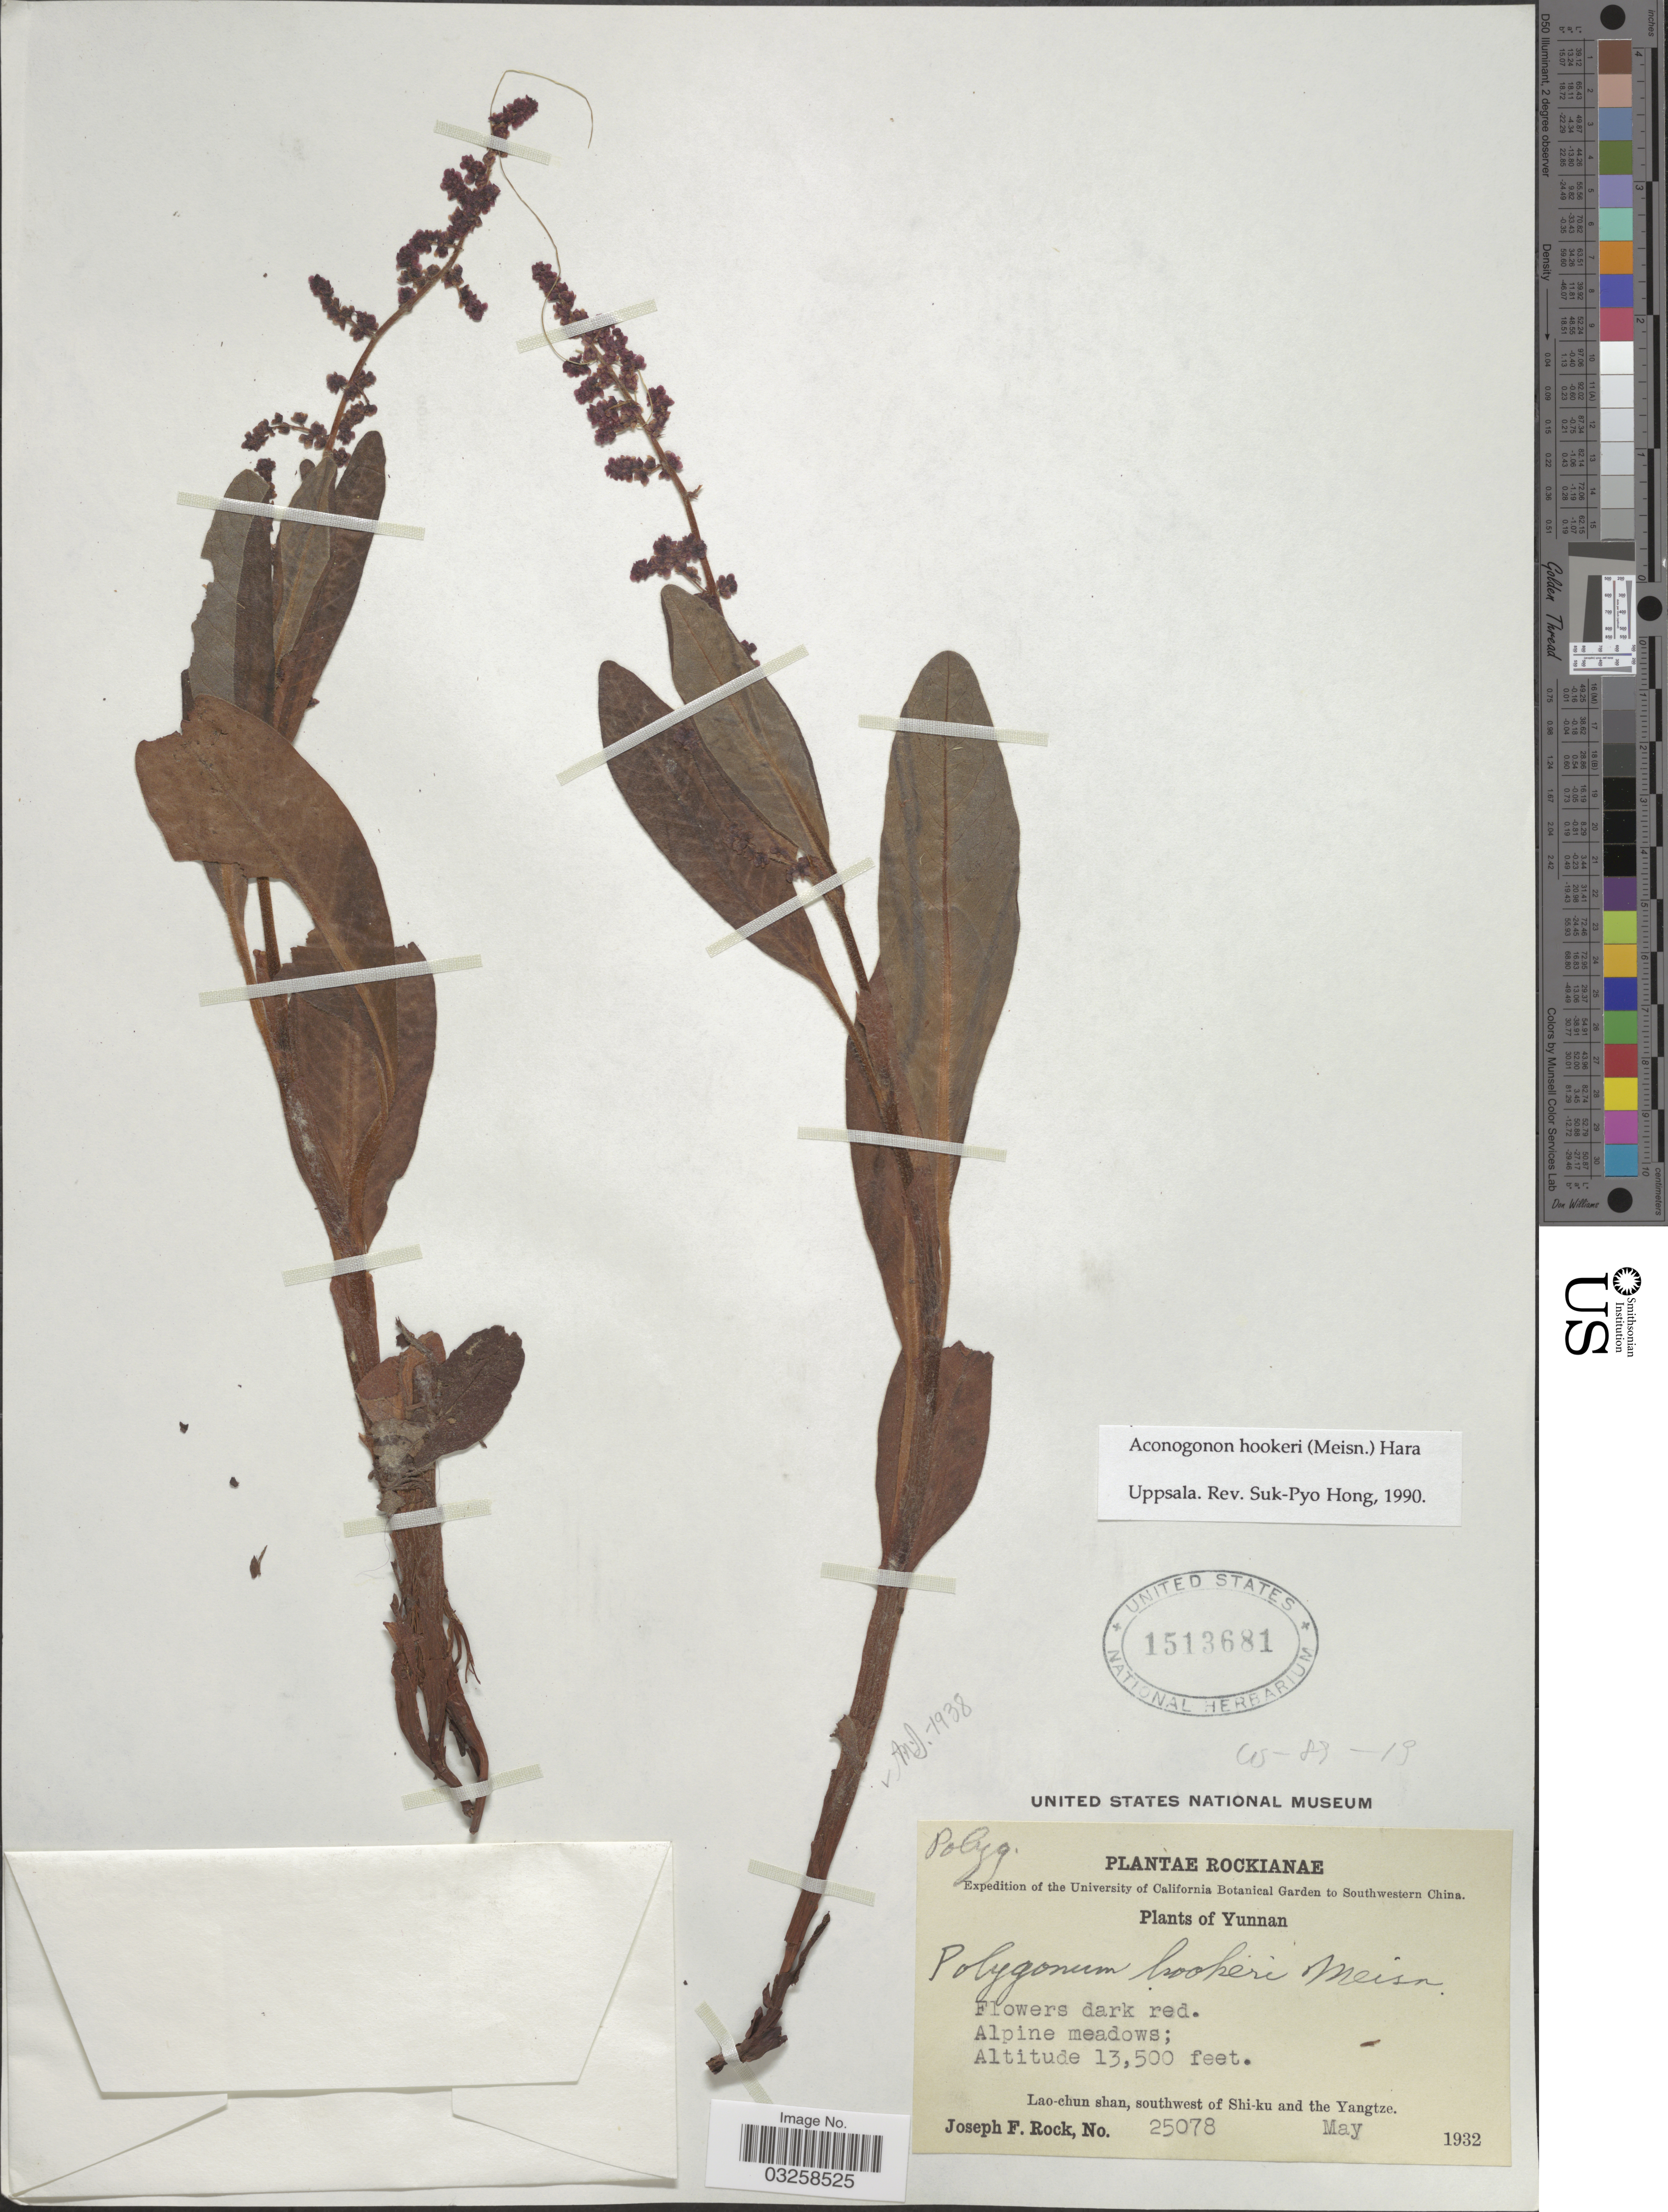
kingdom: Plantae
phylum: Tracheophyta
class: Magnoliopsida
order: Caryophyllales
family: Polygonaceae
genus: Koenigia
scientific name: Koenigia hookeri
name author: (Meisn.) T.M. Schust. & Reveal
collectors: J. F. Rock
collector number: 25078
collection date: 1932-05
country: China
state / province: Yunnan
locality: Southwestern China. Lao-chun shan, southwest of Shi-ku and the Yangtze.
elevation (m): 4115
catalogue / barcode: US 1513681